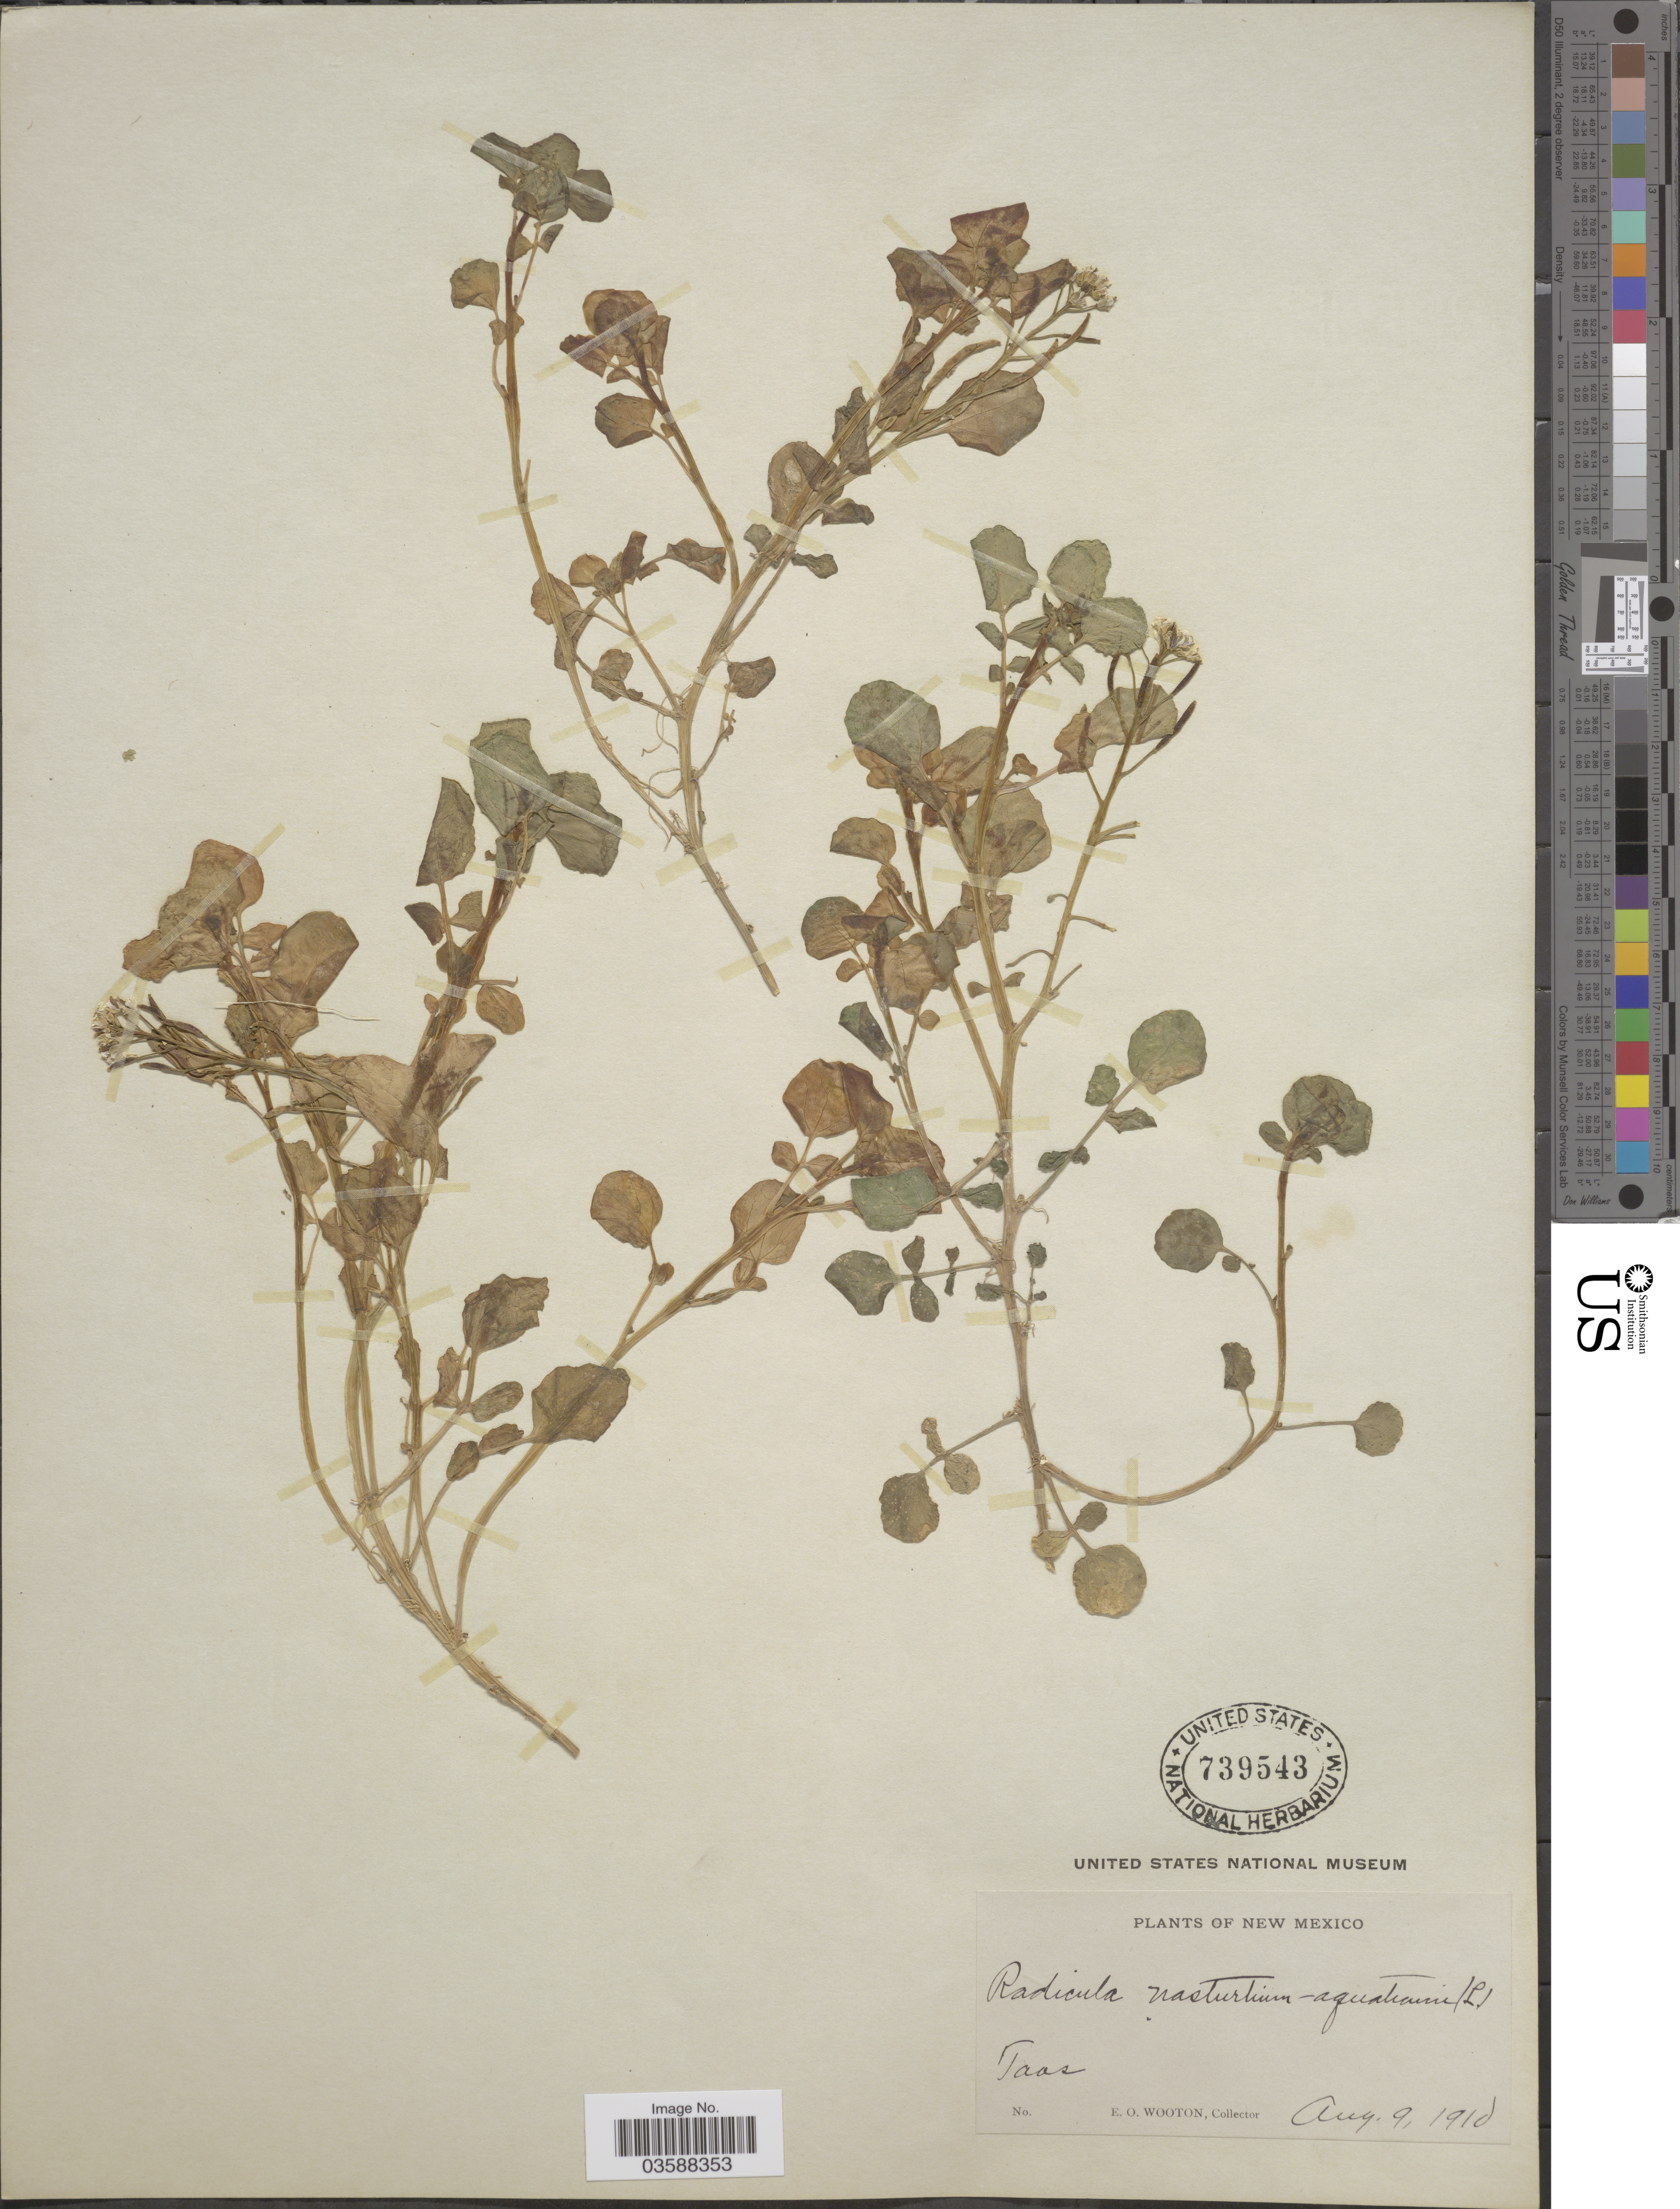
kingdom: Plantae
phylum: Tracheophyta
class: Magnoliopsida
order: Brassicales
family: Brassicaceae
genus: Nasturtium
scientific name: Nasturtium officinale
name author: R. Br.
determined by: Strong, M. T., (US), Smithsonian Institution - National Museum of Natural History (UNITED STATES)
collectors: E. O. Wooton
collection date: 1918-08-09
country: United States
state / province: New Mexico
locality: Taos.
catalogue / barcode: US 739543